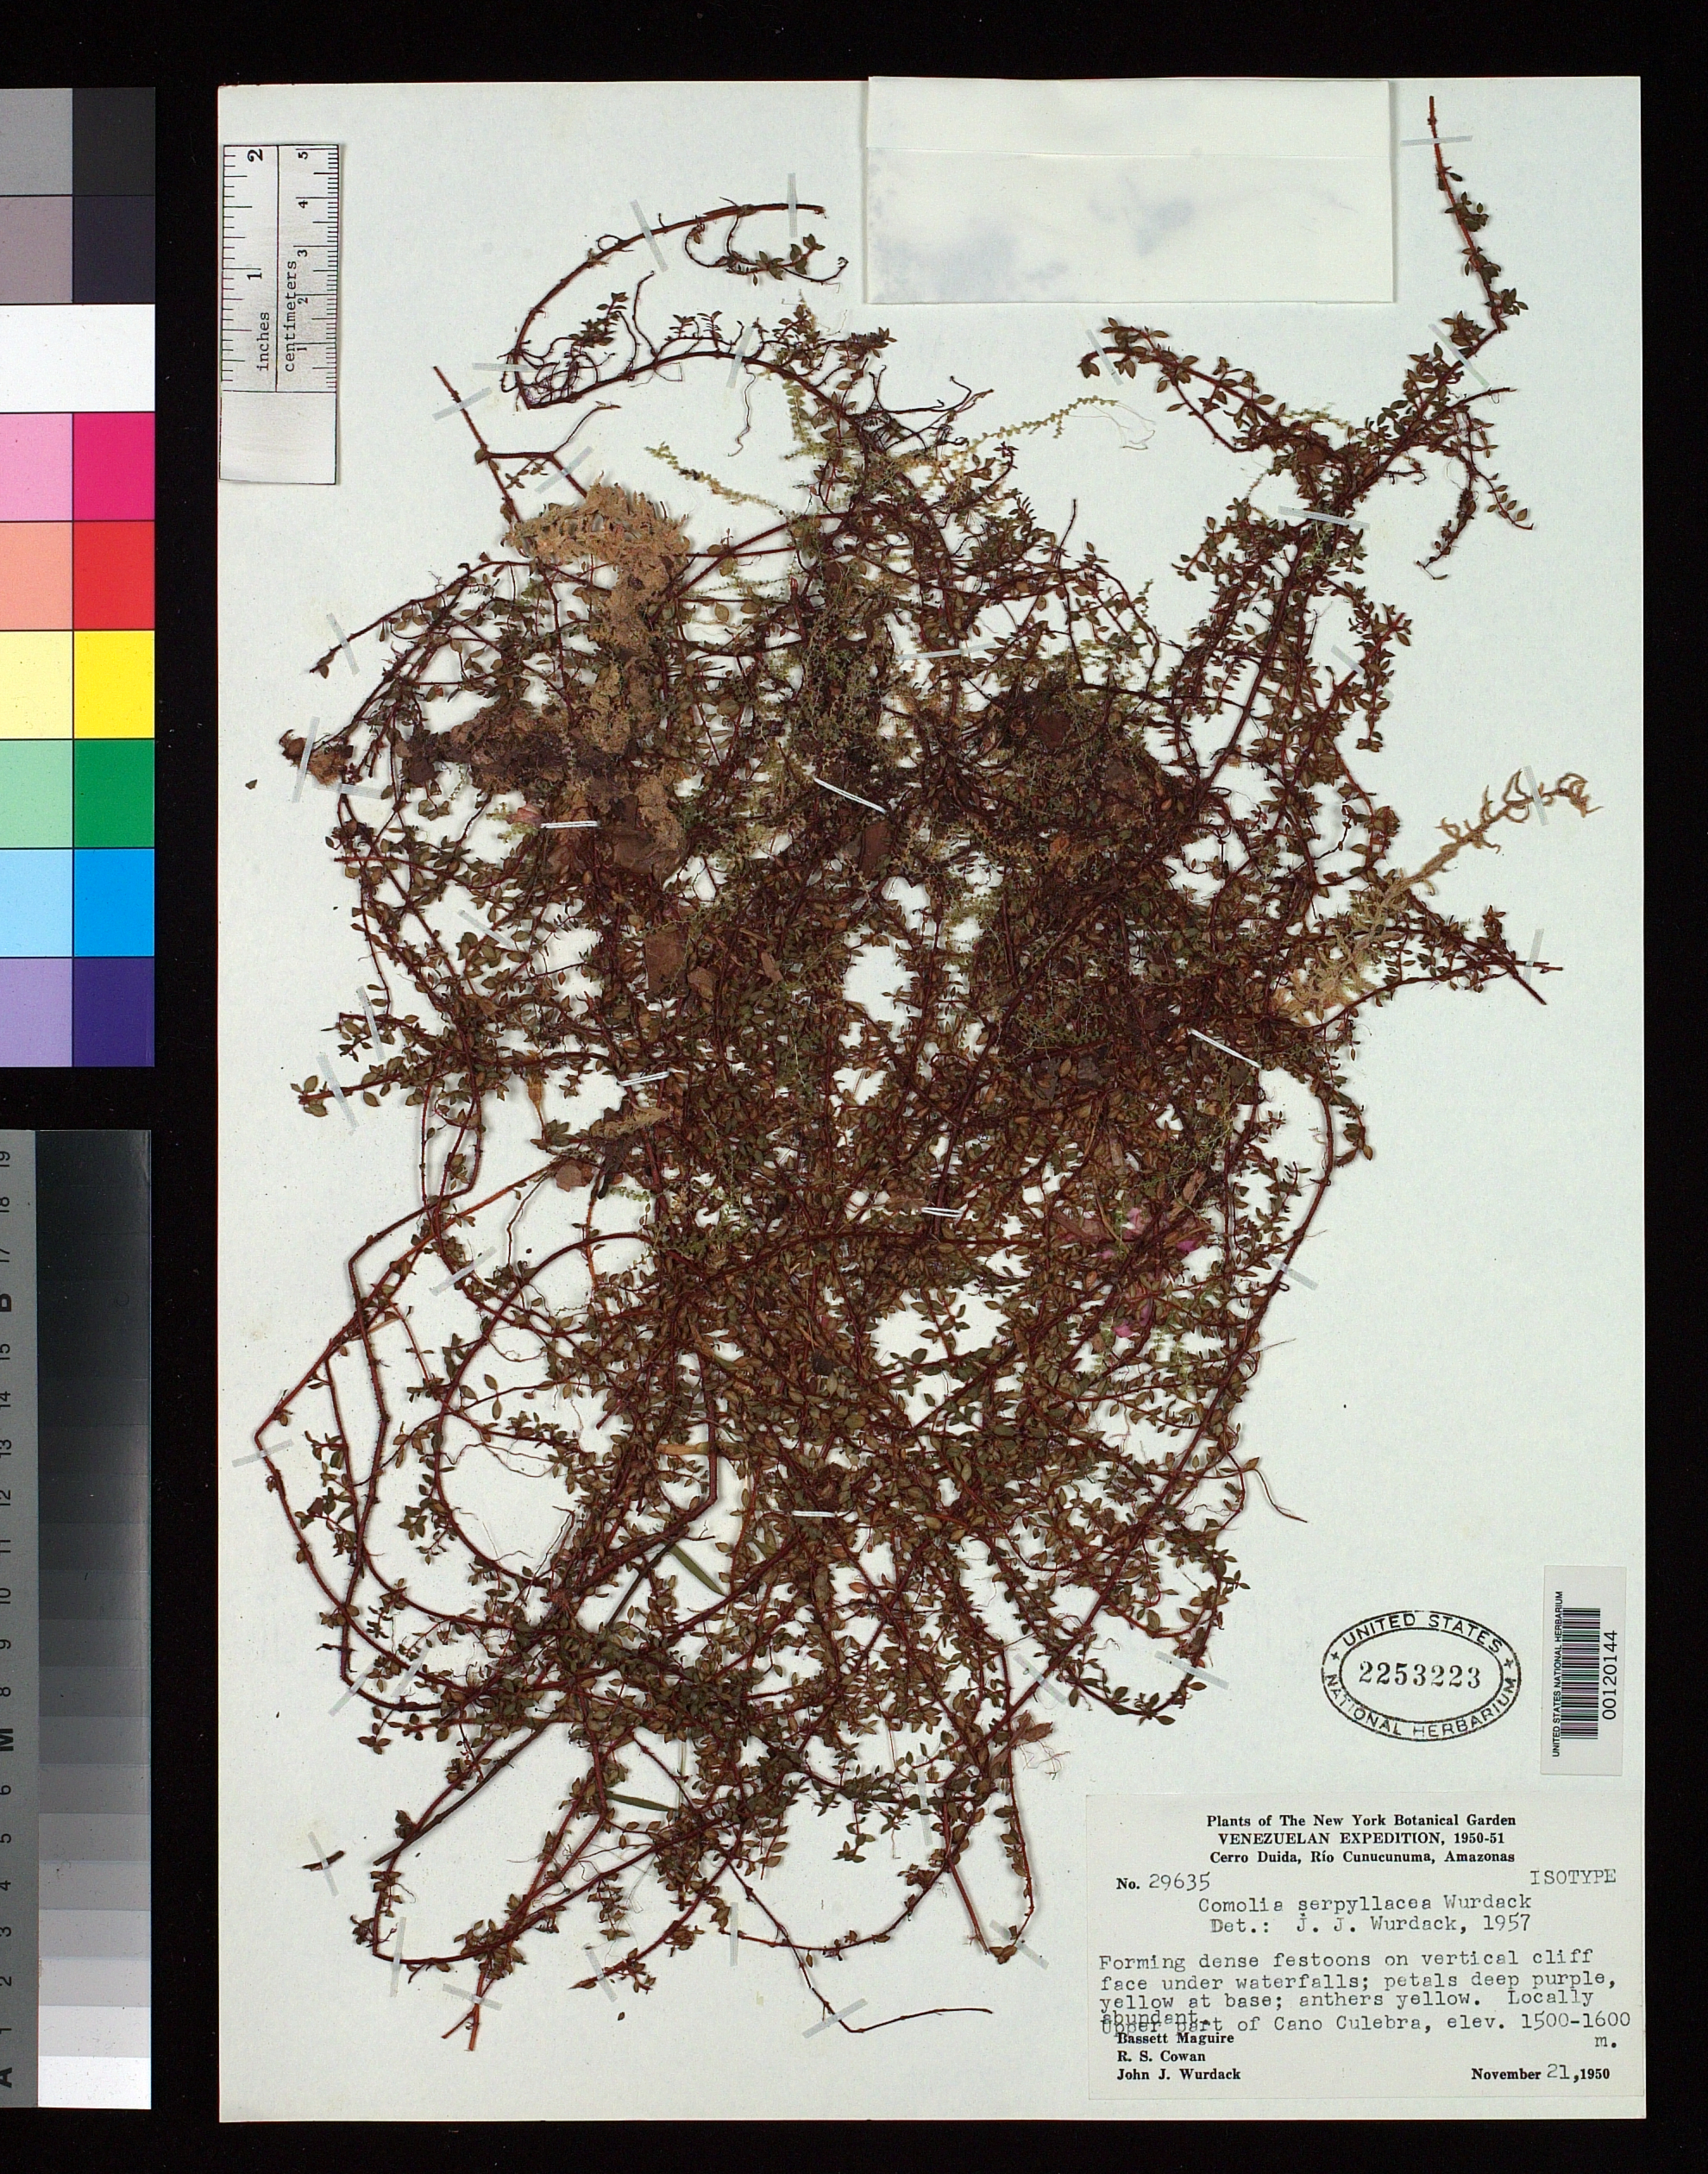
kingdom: Plantae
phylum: Tracheophyta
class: Magnoliopsida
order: Myrtales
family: Melastomataceae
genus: Comolia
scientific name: Comolia serpyllacea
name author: Wurdack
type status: Isotype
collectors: B. Maguire, R. S. Cowan & J. J. Wurdack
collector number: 29635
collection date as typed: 21 Nov 1950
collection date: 1950-11-21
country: Venezuela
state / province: Amazonas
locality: Upper part of Cano Culebra, Cerro Duida, Rio Cunucunuma.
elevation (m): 1500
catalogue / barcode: US 2253223